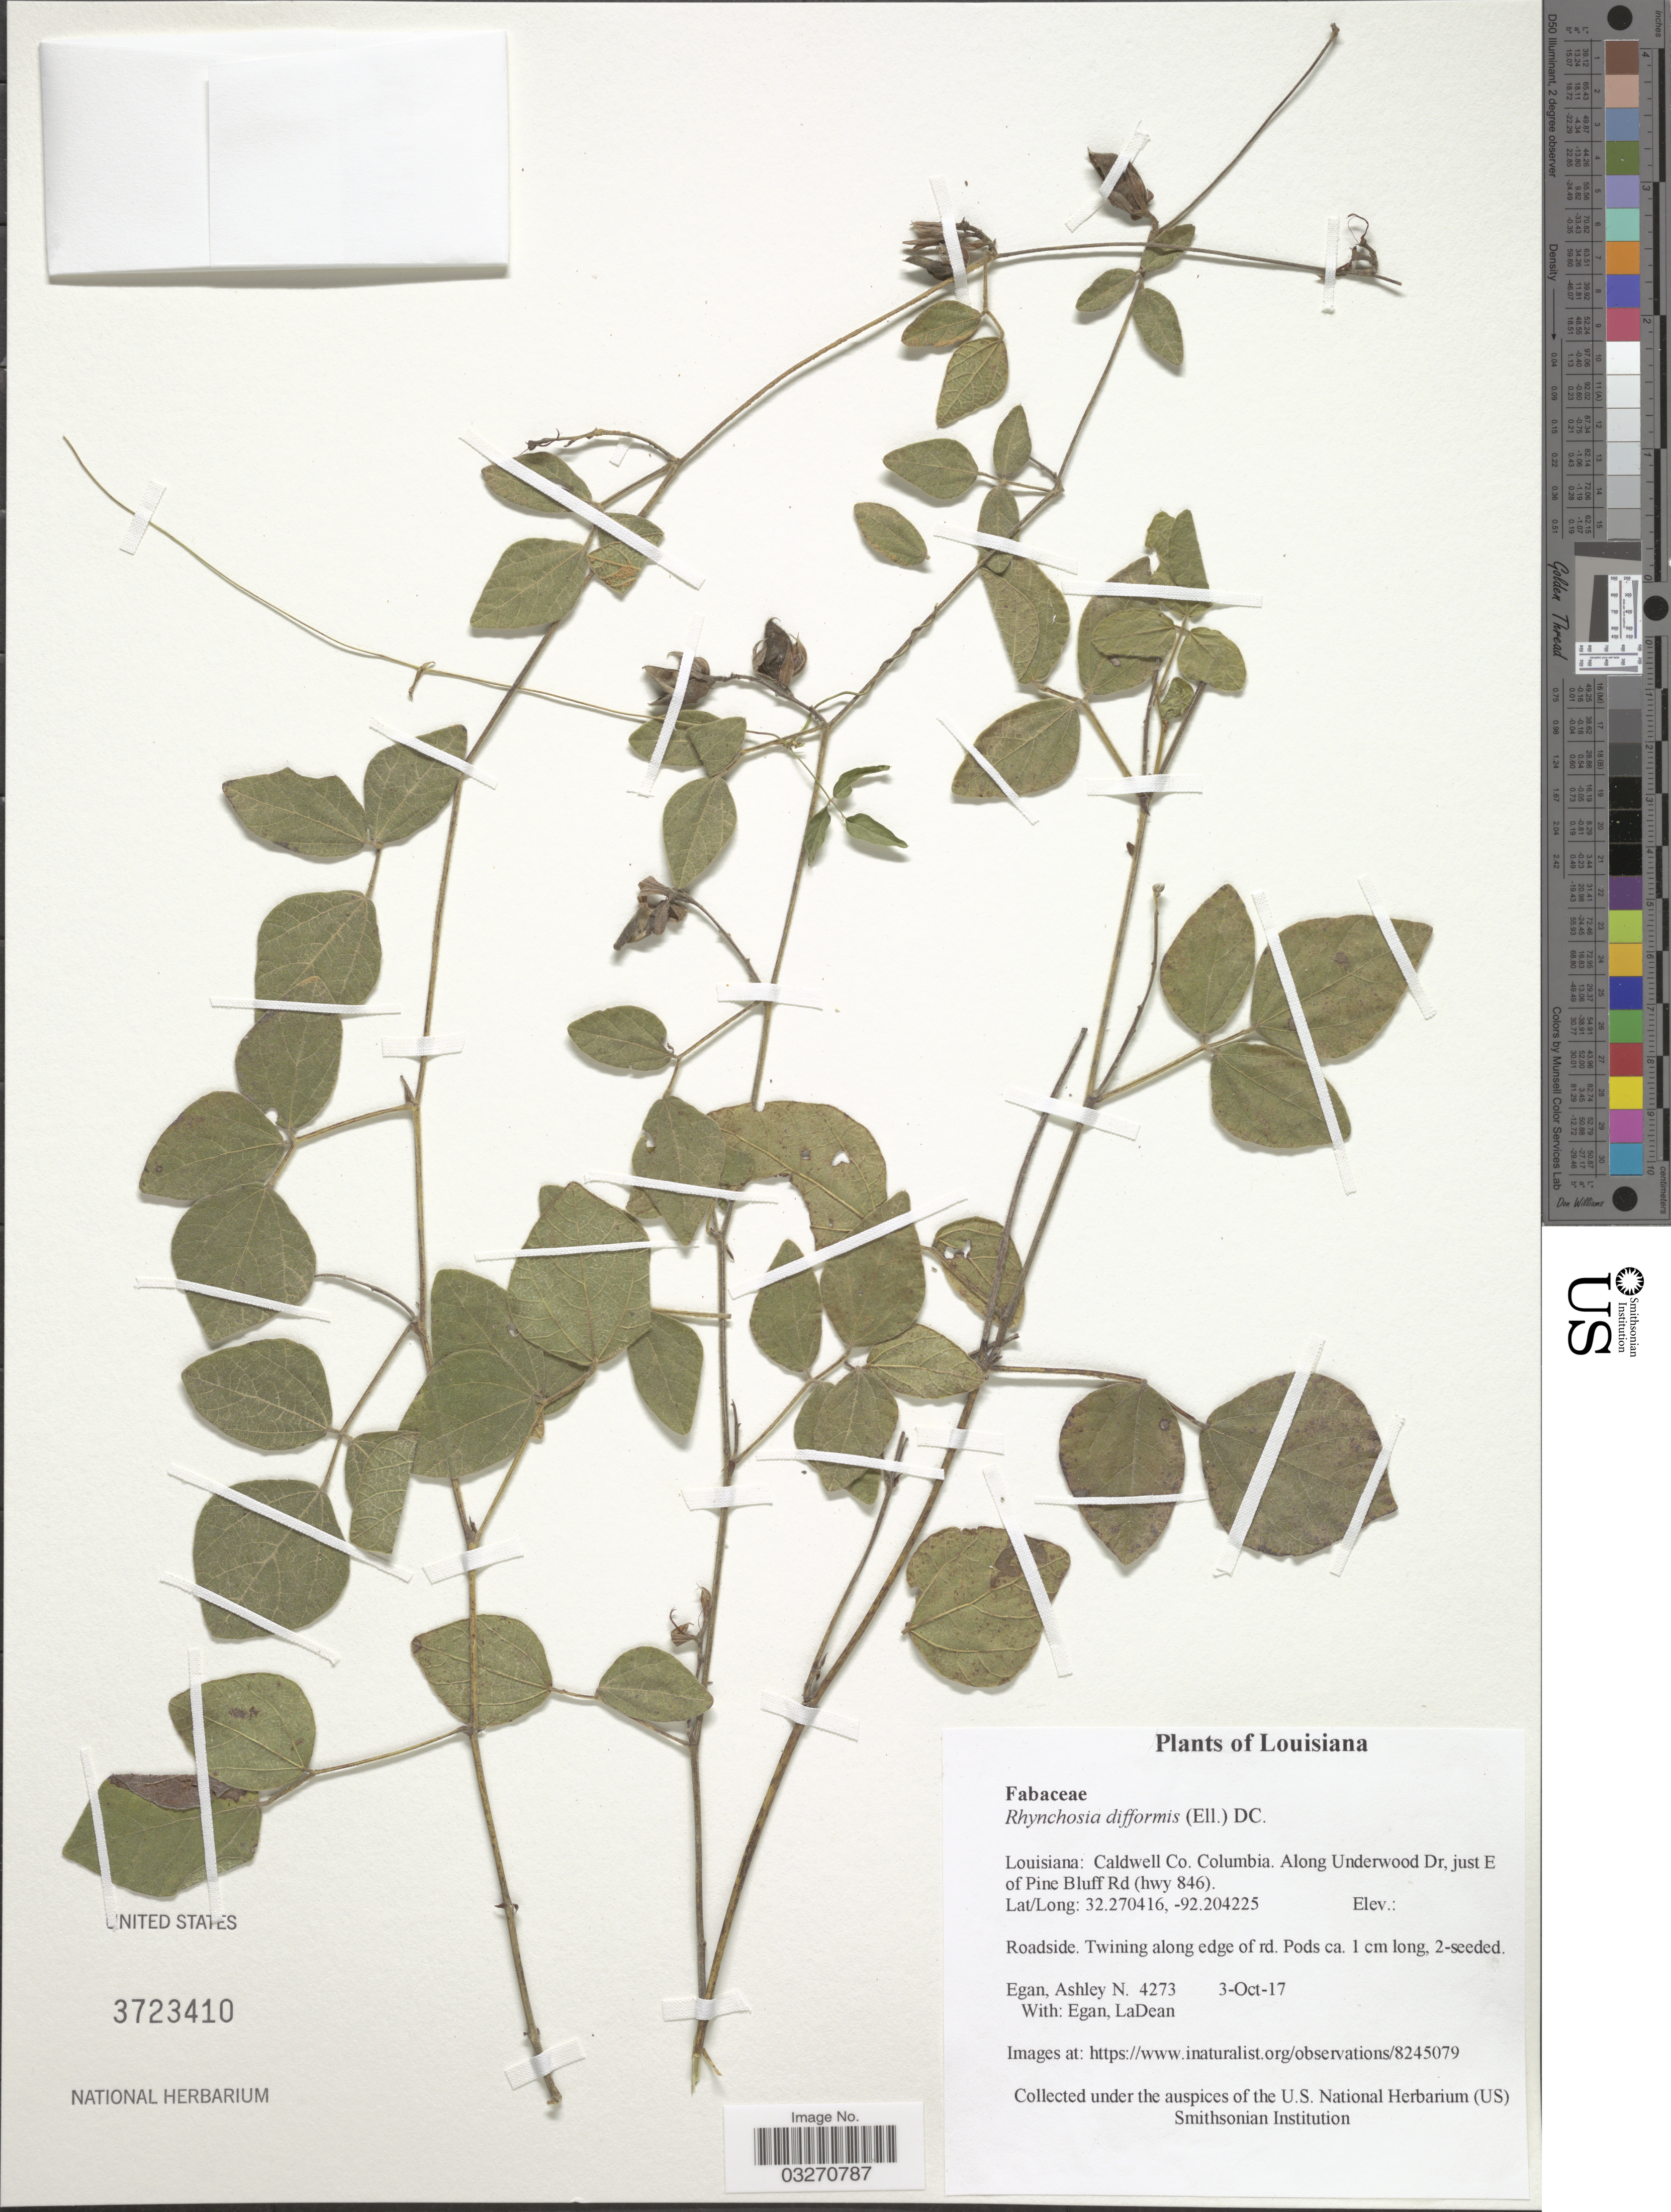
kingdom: Plantae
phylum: Tracheophyta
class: Magnoliopsida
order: Fabales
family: Fabaceae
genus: Rhynchosia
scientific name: Rhynchosia difformis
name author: (Elliott) DC.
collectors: A. N. Egan & L. Egan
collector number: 4273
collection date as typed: Transcribed d/m/y: 3/10/17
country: United States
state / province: Louisiana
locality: Caldwell Co. Columbia. Along Underwood Dr, just E of Pine Bluff Rd (hwy 846).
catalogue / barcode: US 3723410